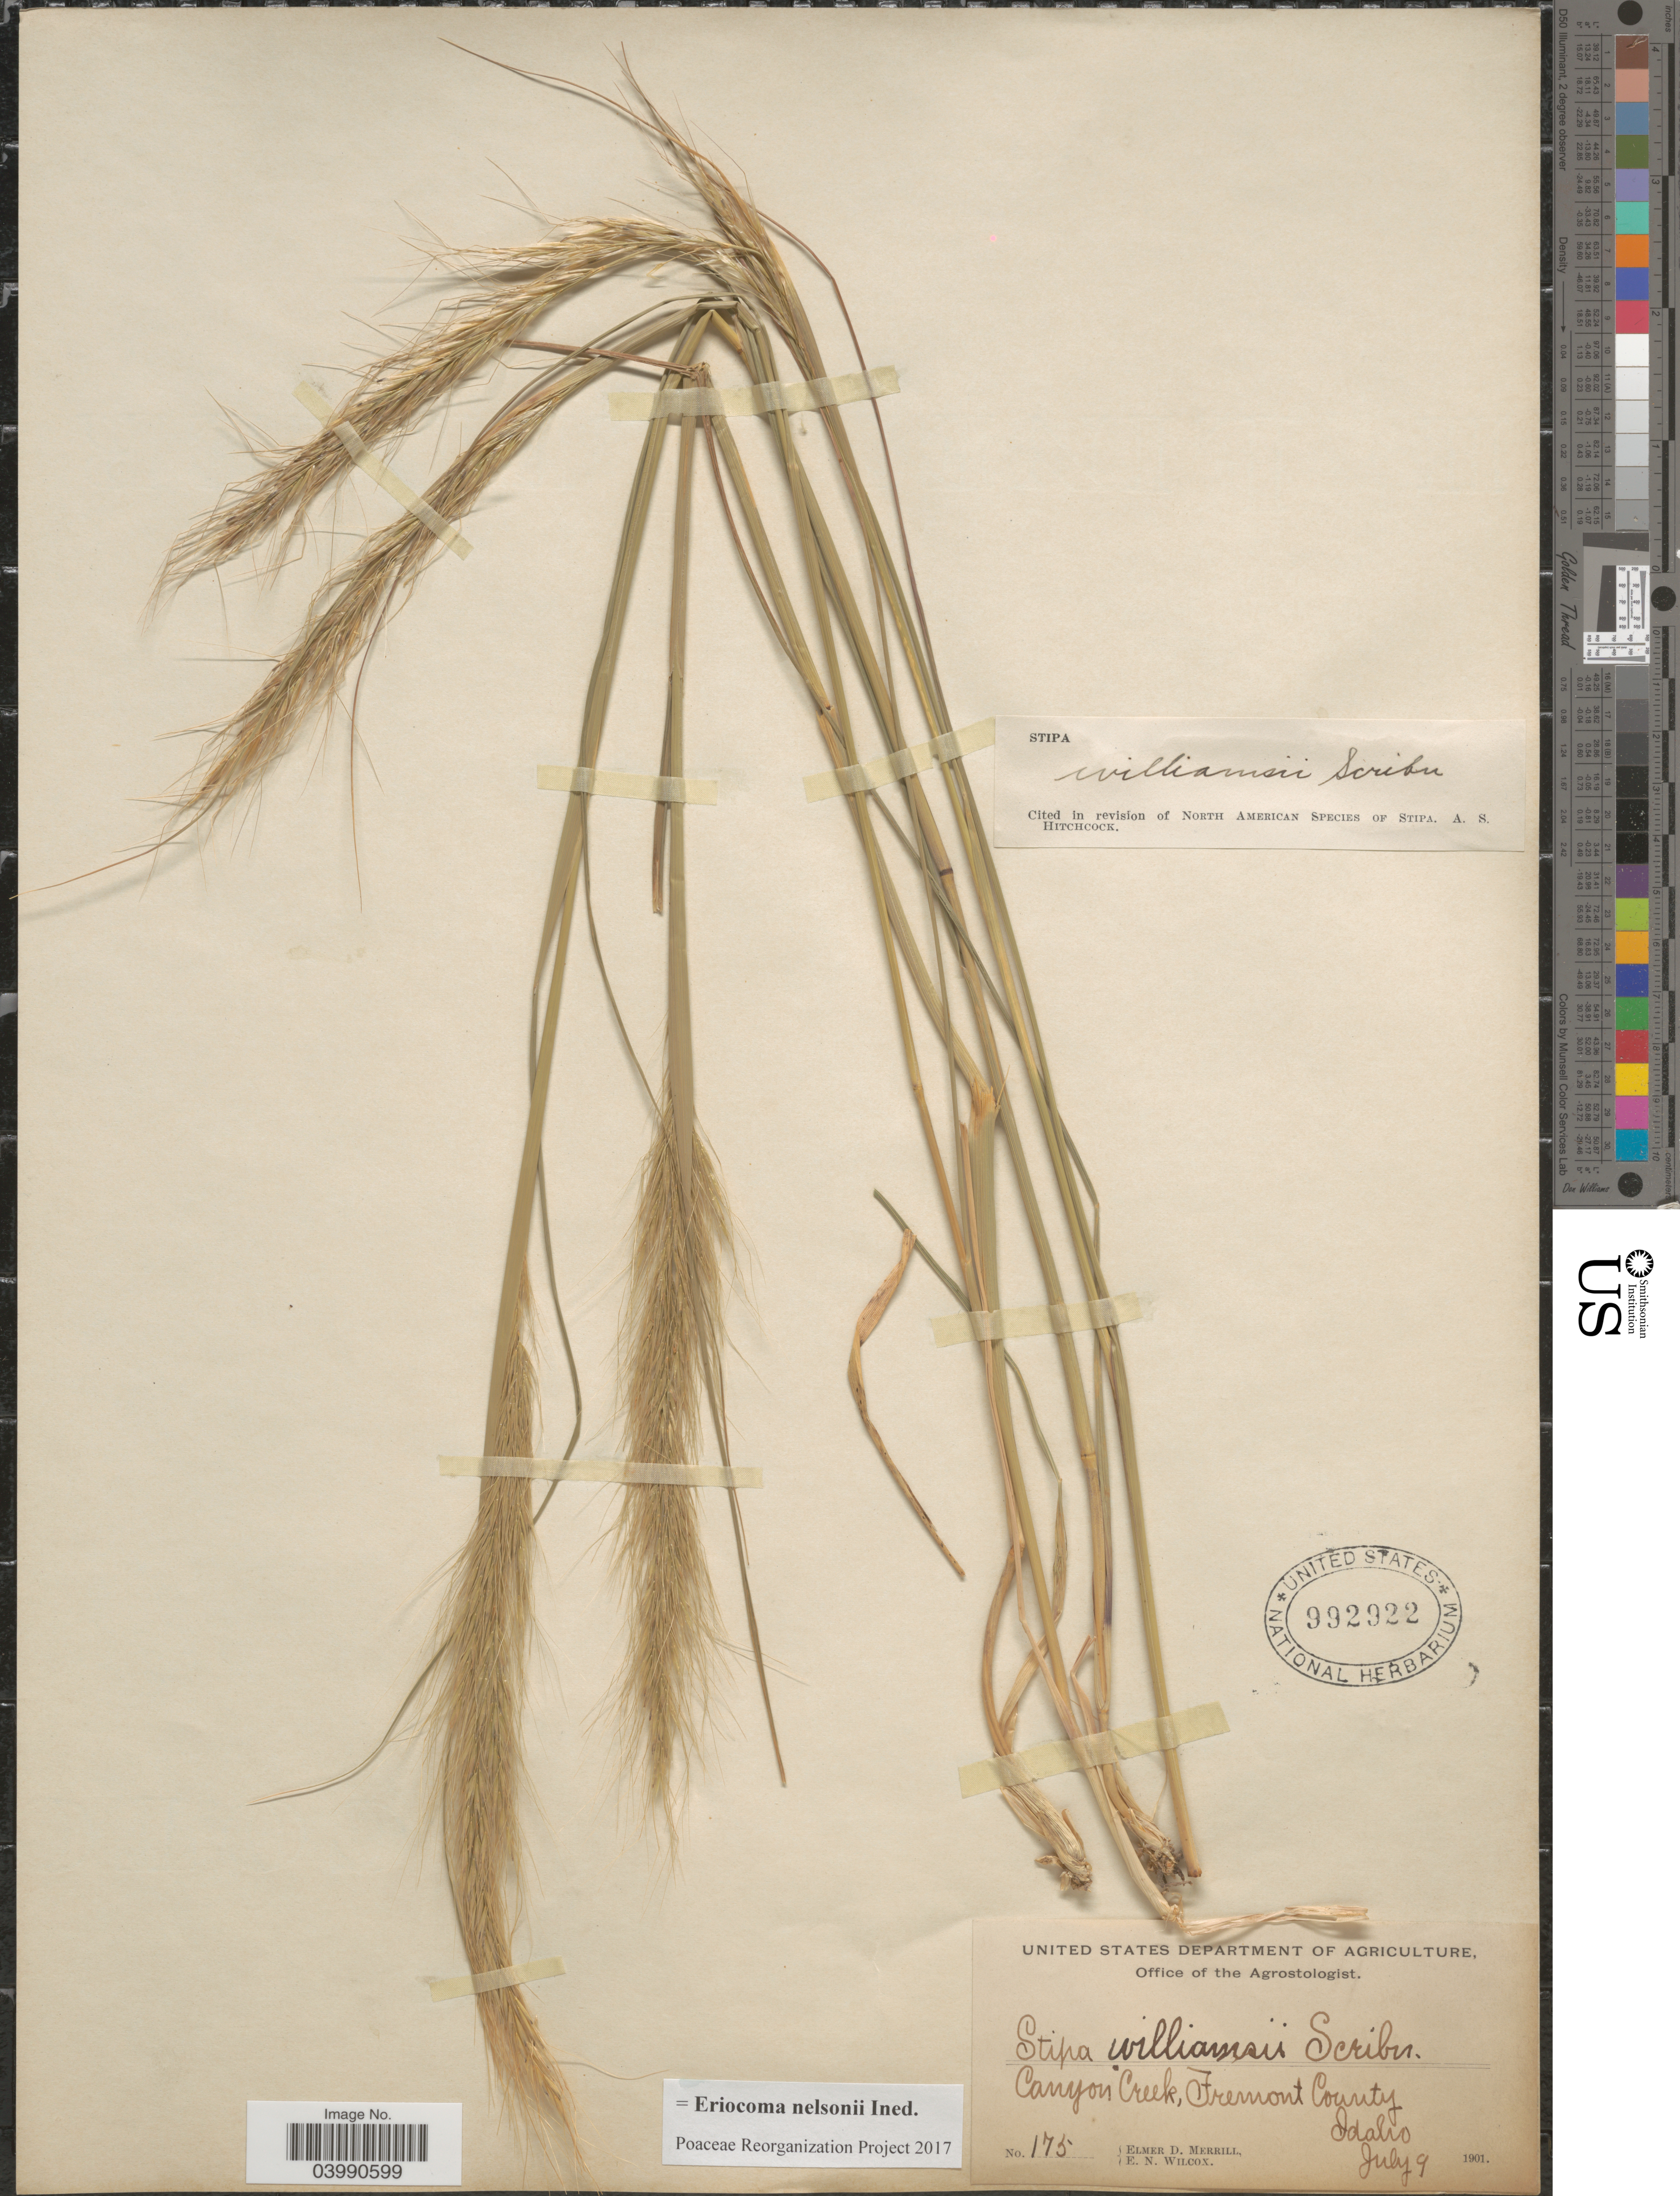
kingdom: Plantae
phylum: Tracheophyta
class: Liliopsida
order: Poales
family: Poaceae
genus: Eriocoma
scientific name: Eriocoma nelsonii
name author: (Scribn.) Romasch.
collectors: E. D. Merrill & E. Wilcox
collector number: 175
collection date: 1901-07-09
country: United States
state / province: Idaho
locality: Canyon Creek, Fremont County.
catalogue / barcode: US 992922